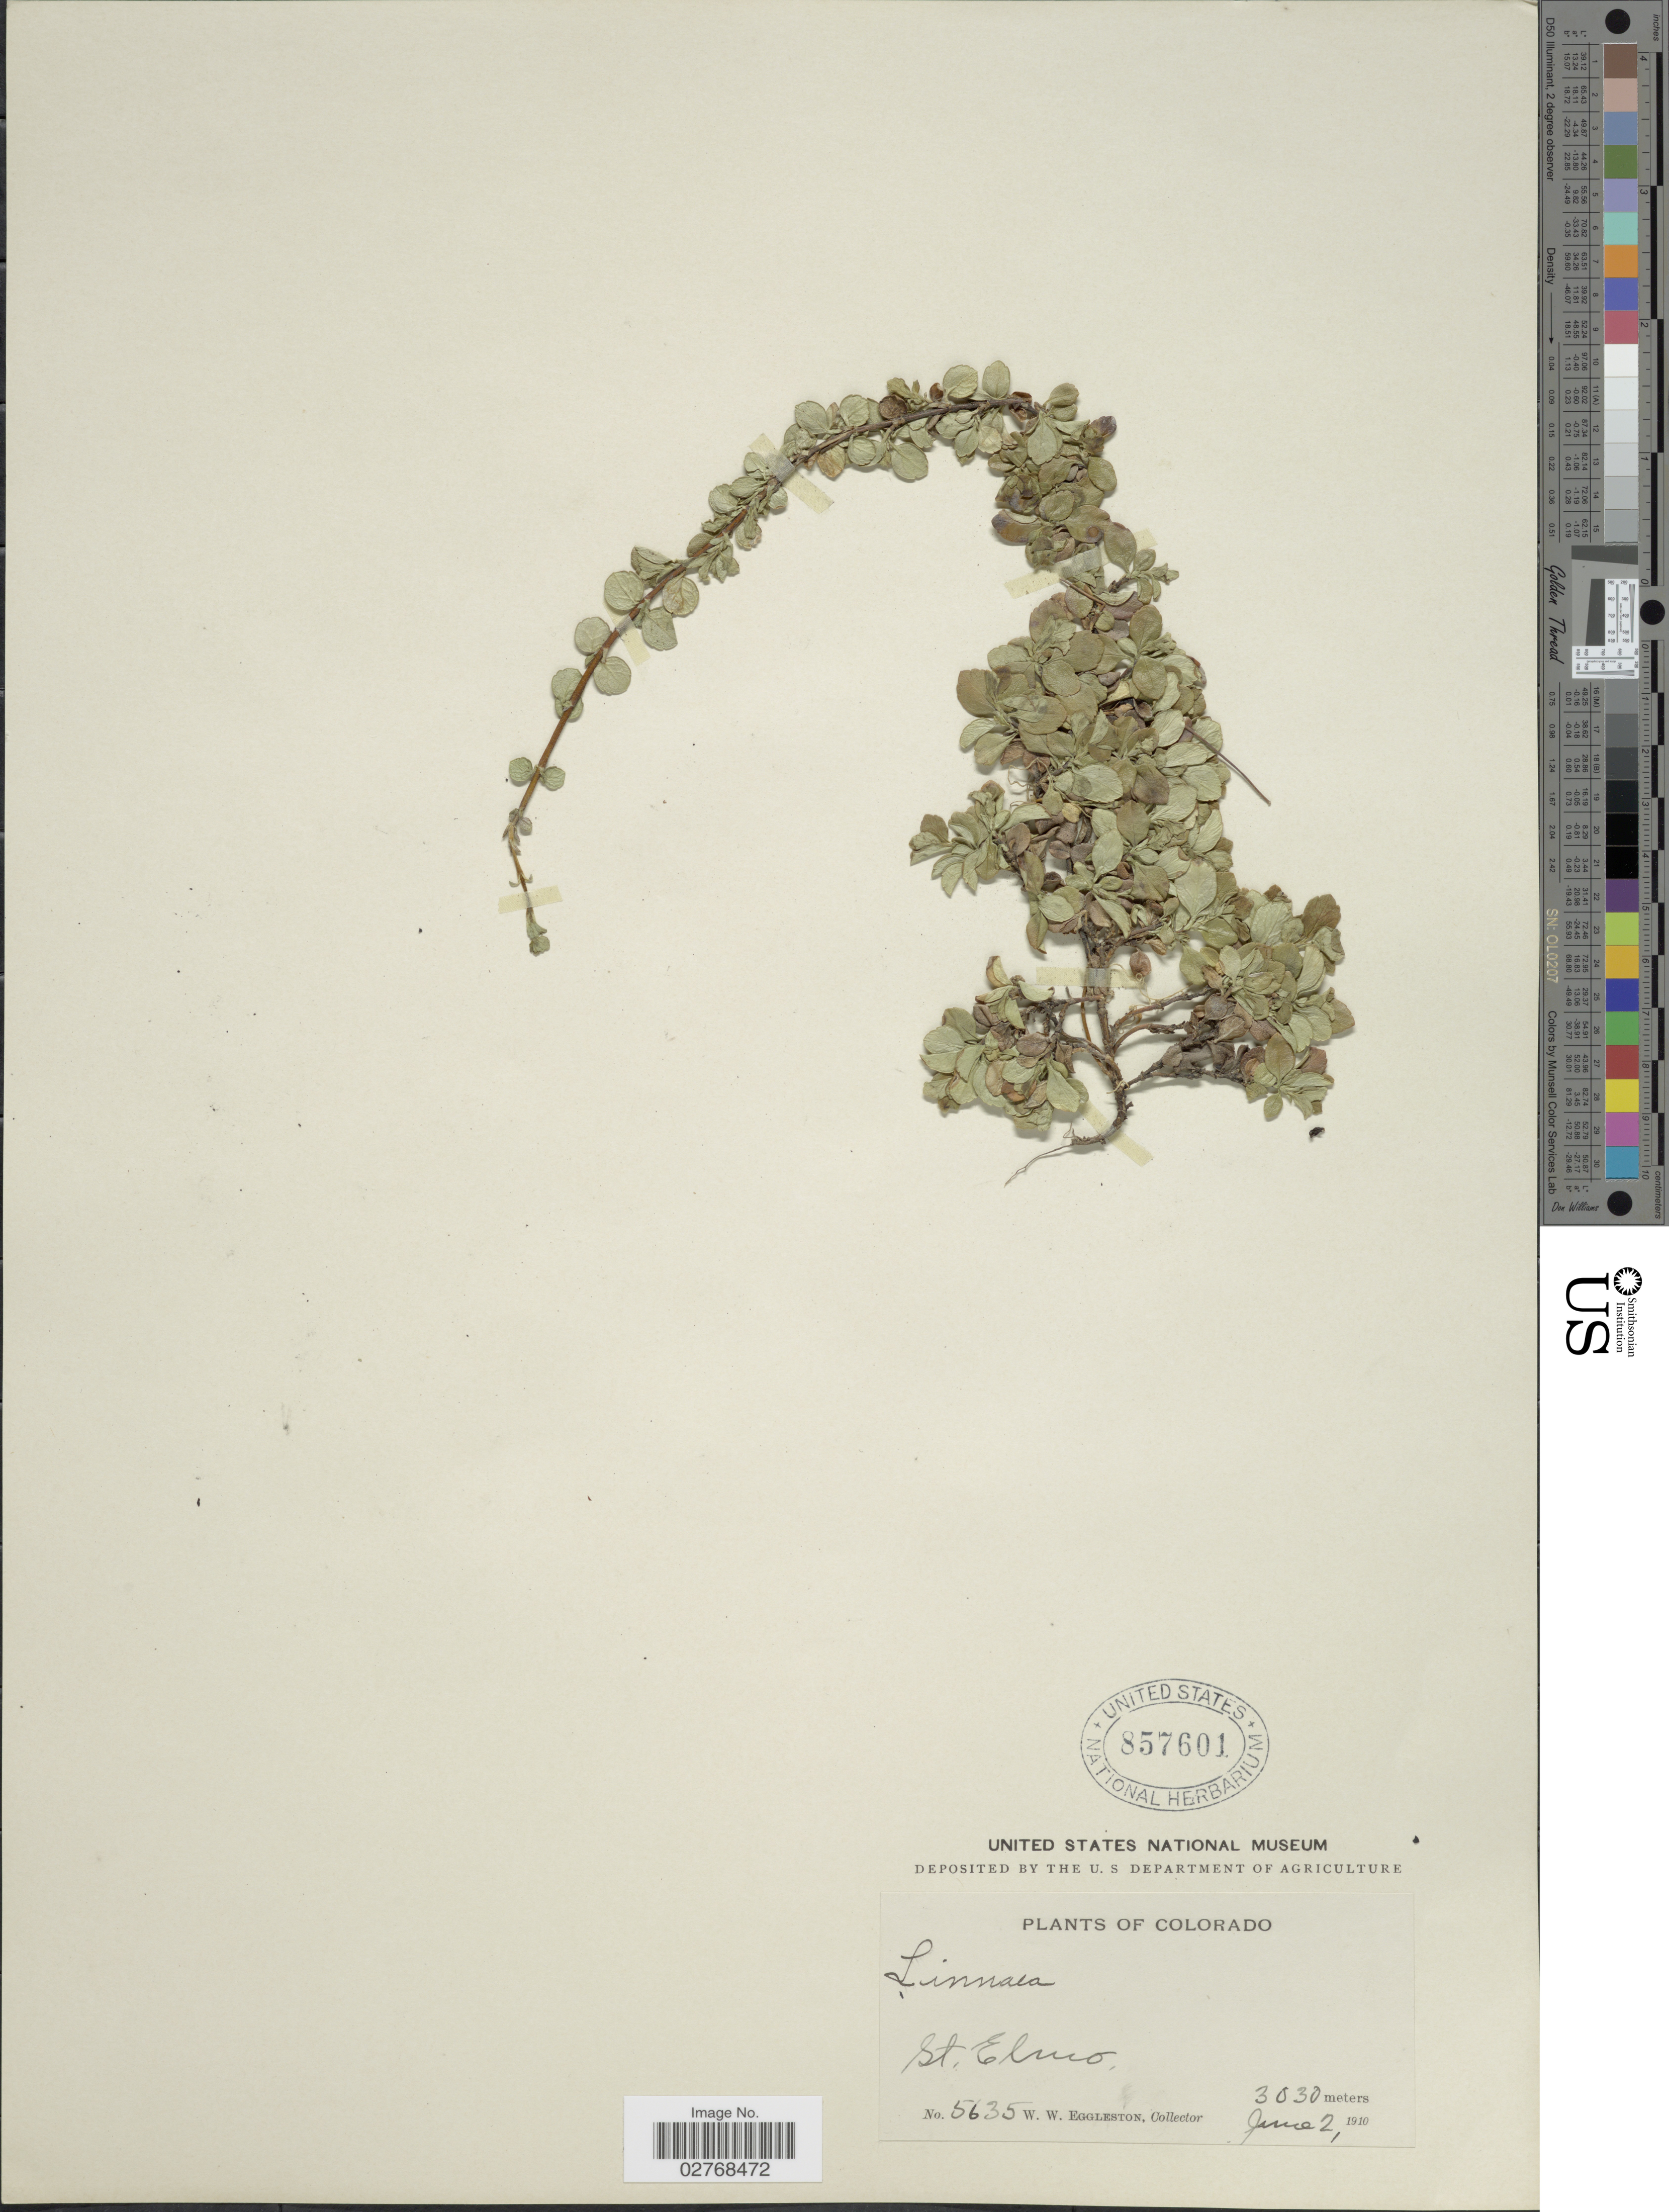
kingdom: Plantae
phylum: Tracheophyta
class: Magnoliopsida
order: Dipsacales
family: Caprifoliaceae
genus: Linnaea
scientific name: Linnaea borealis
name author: L.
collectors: W. W. Eggleston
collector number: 5635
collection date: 1910-06-02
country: United States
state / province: Colorado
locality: St. Elmo.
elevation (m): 3030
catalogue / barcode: US 857601